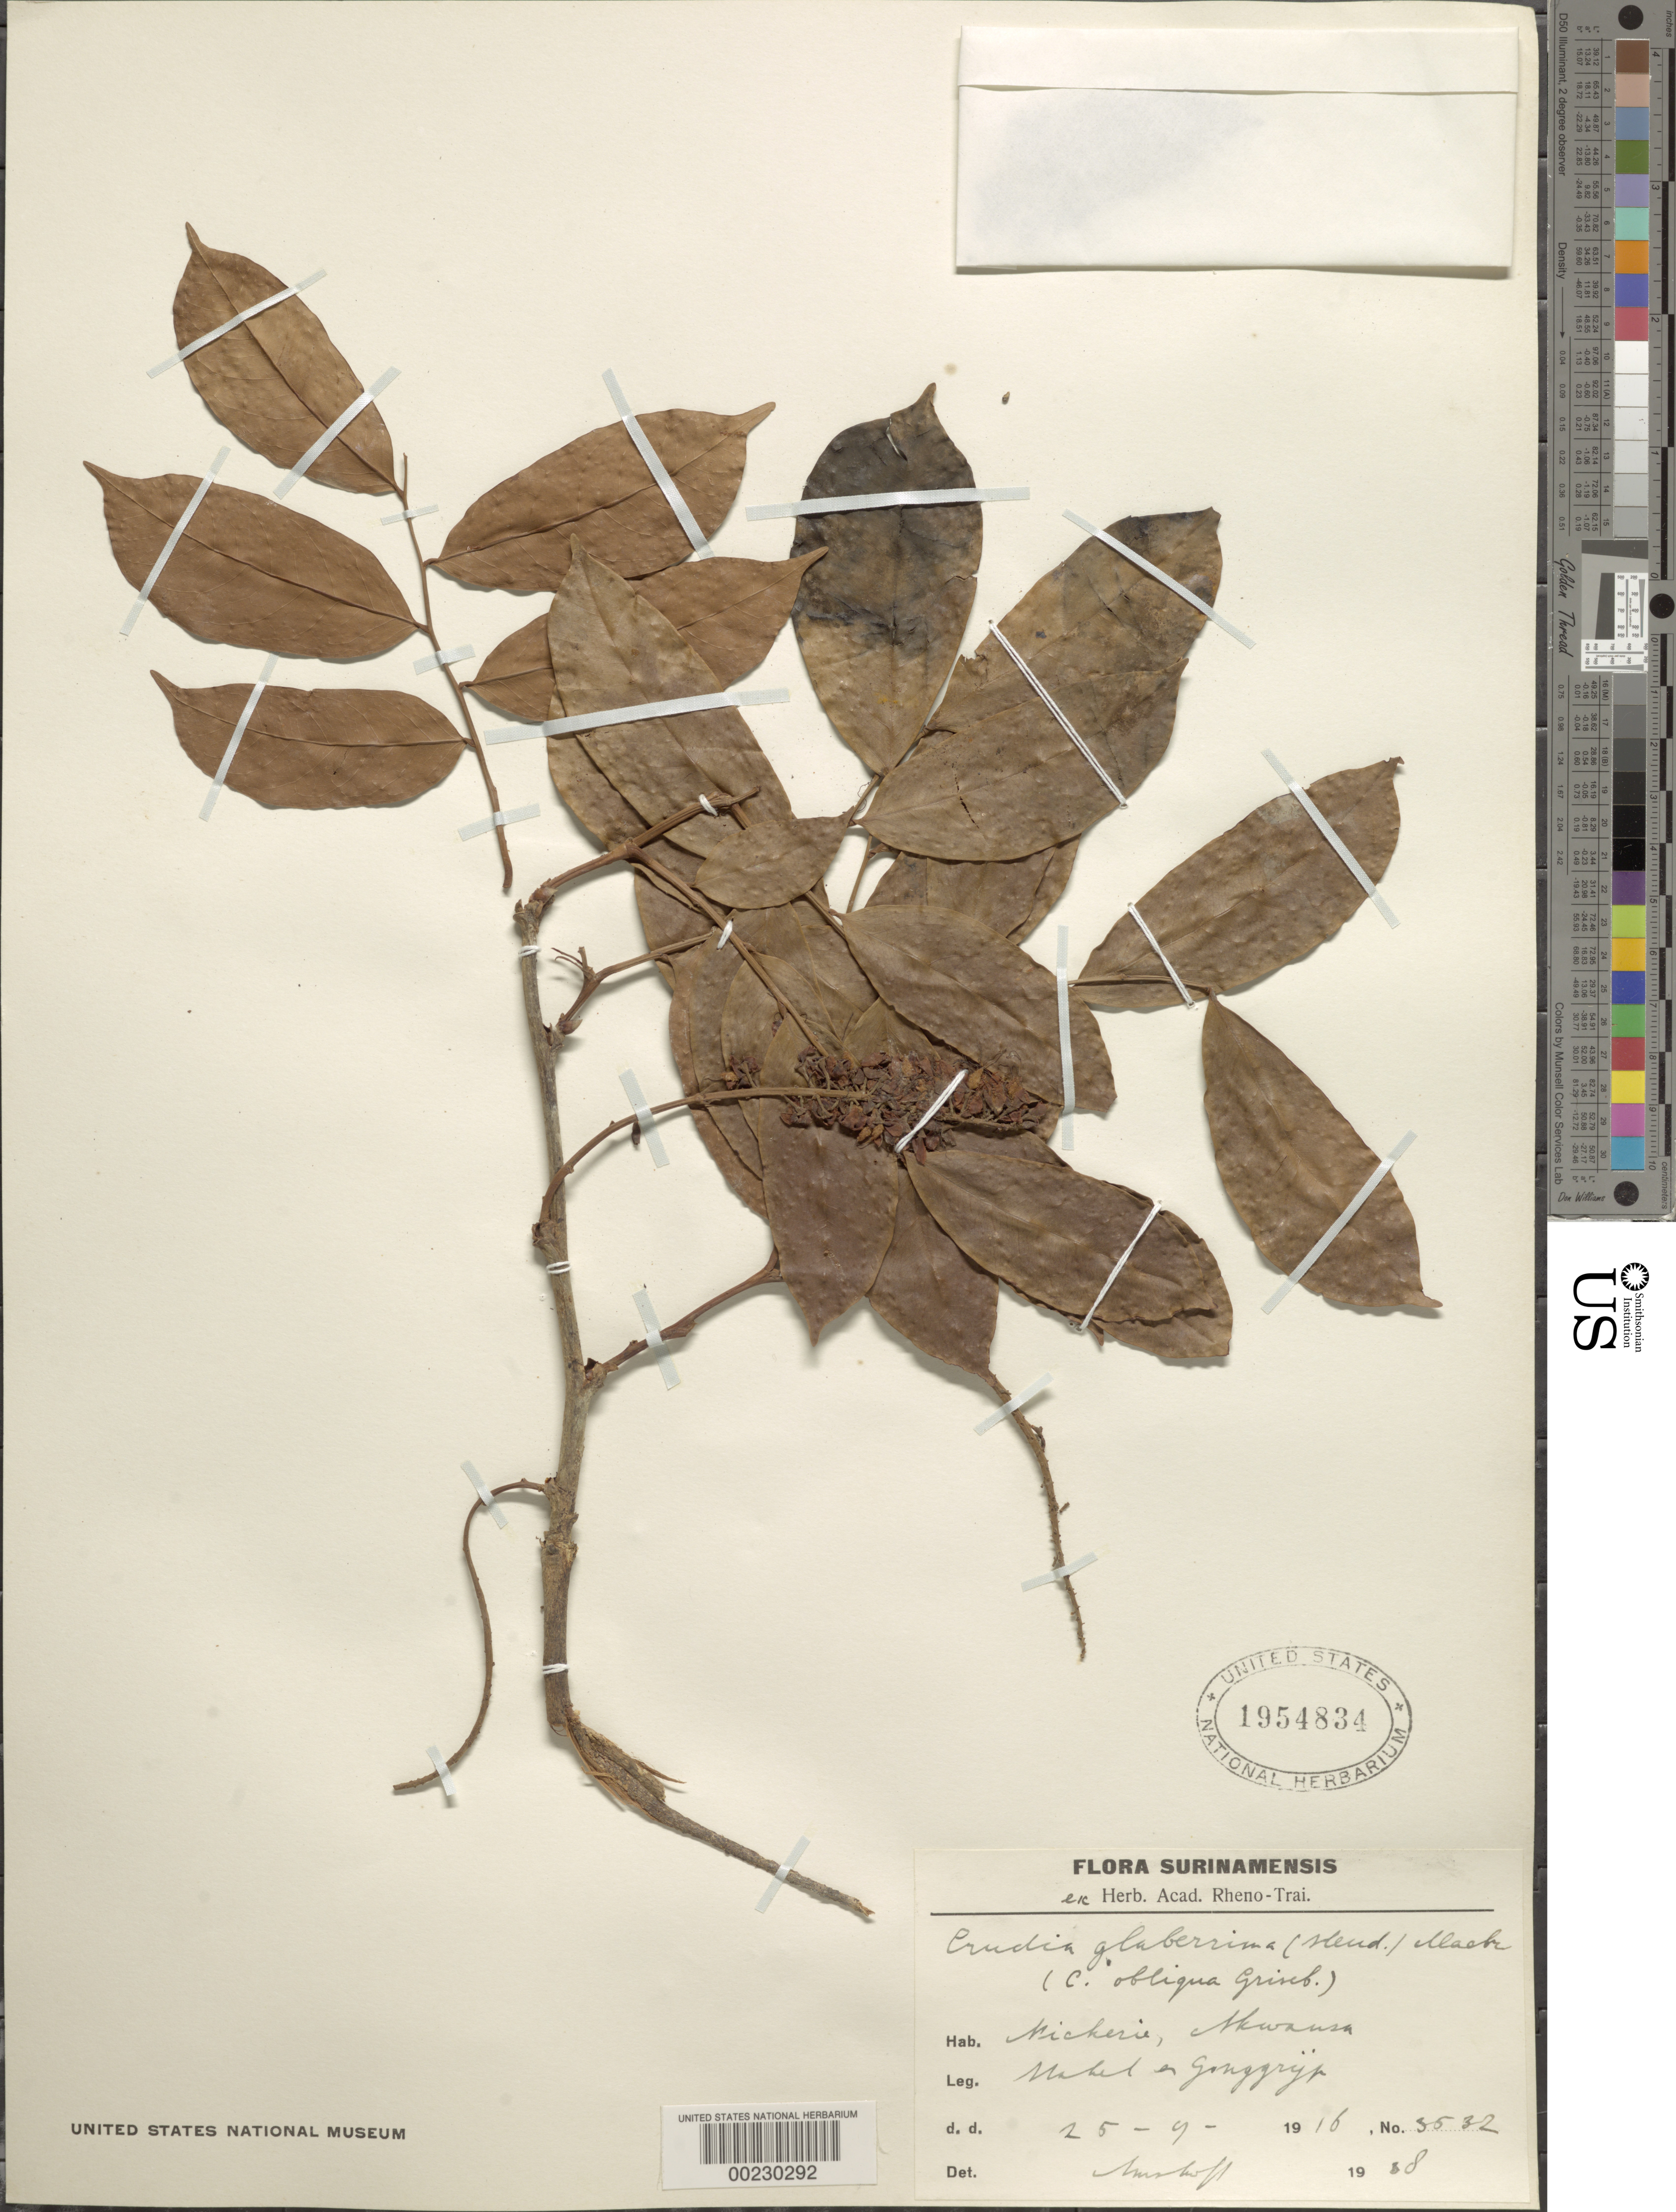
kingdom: Plantae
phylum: Tracheophyta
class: Magnoliopsida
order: Fabales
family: Fabaceae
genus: Crudia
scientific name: Crudia glaberrima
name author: (Steud.) J.F. Macbr.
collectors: -. Mabel & -. Gonggrijp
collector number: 3532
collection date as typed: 25 Sep 1916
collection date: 1916-09-25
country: Suriname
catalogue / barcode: US 1954834